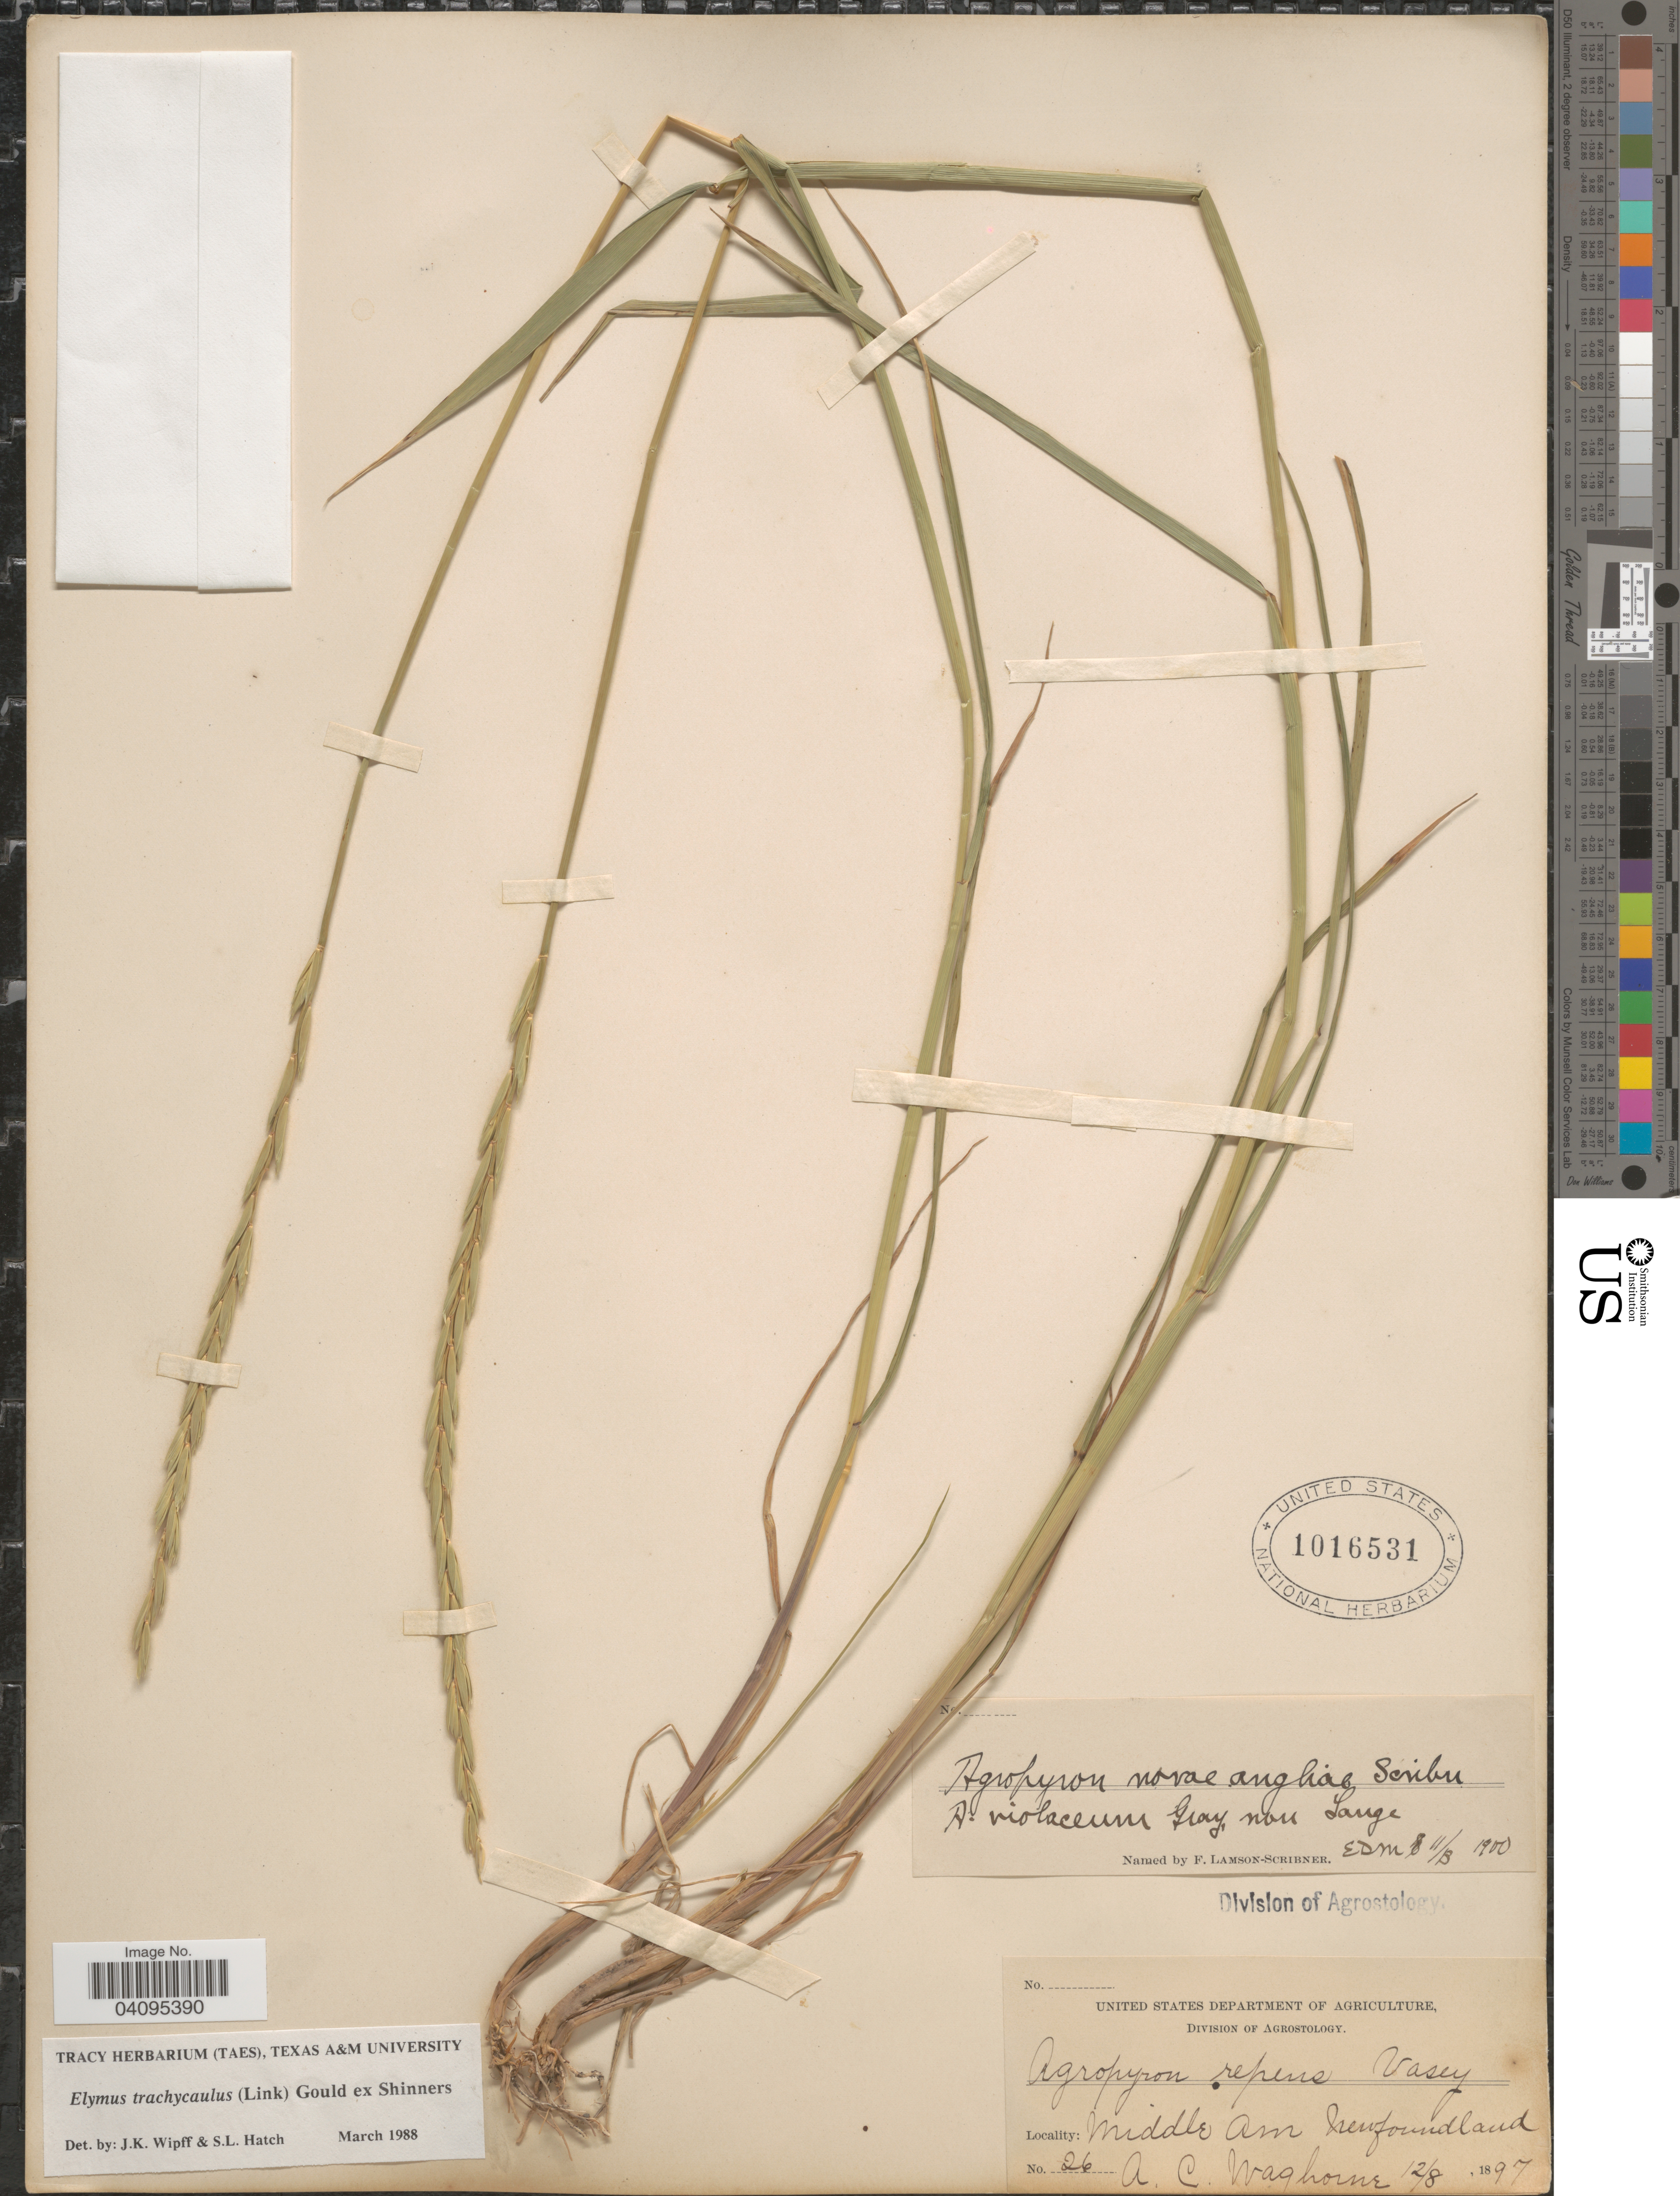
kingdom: Plantae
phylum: Tracheophyta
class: Liliopsida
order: Poales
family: Poaceae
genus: Elymus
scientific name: Elymus trachycaulus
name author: (Link) Gould ex Shinners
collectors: A. Waghorne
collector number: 26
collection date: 1897-12-08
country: Canada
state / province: Newfoundland and Labrador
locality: Middle Arm.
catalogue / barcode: US 1016531